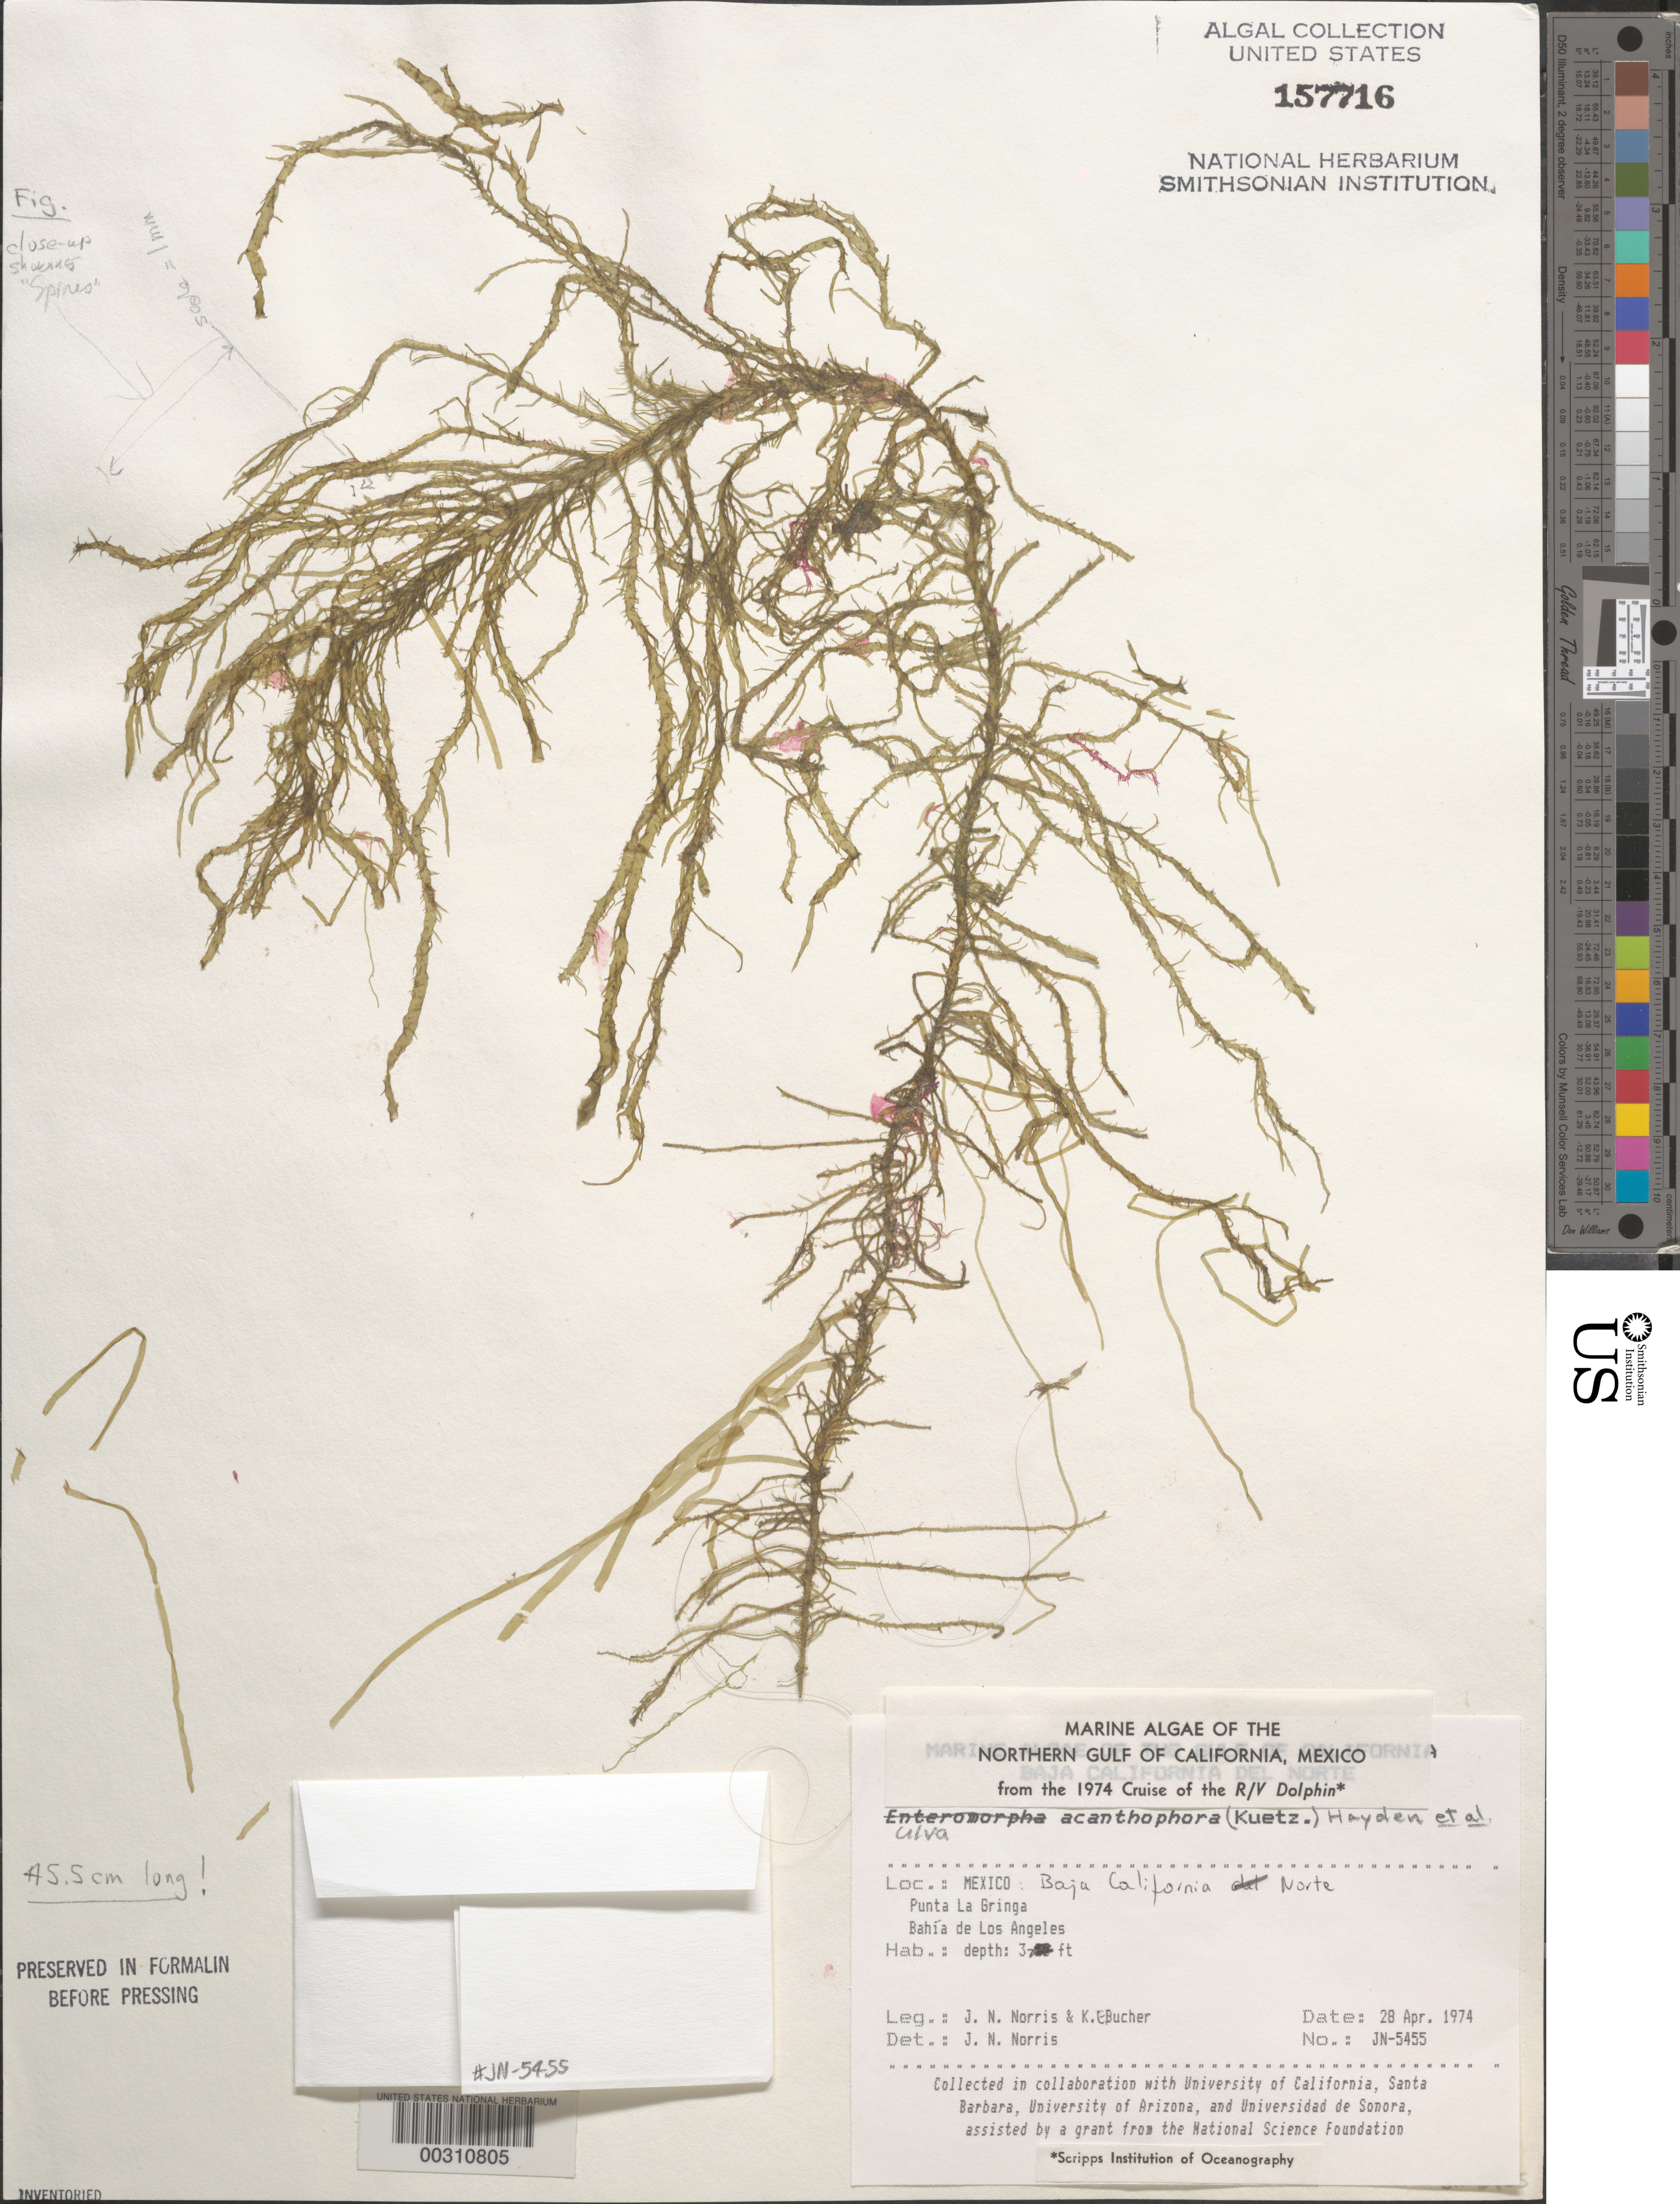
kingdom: Plantae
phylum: Chlorophyta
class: Ulvophyceae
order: Ulvales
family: Ulvaceae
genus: Ulva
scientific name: Ulva acanthophora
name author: (Kütz.) H.S. Hayden et al.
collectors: J. N. Norris & K. E. Bucher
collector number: JN-5455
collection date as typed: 28 Apr 1974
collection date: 1974-04-28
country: Mexico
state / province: Baja California Norte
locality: Punta La Gringa, Bahia de los Angeles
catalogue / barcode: US 157716